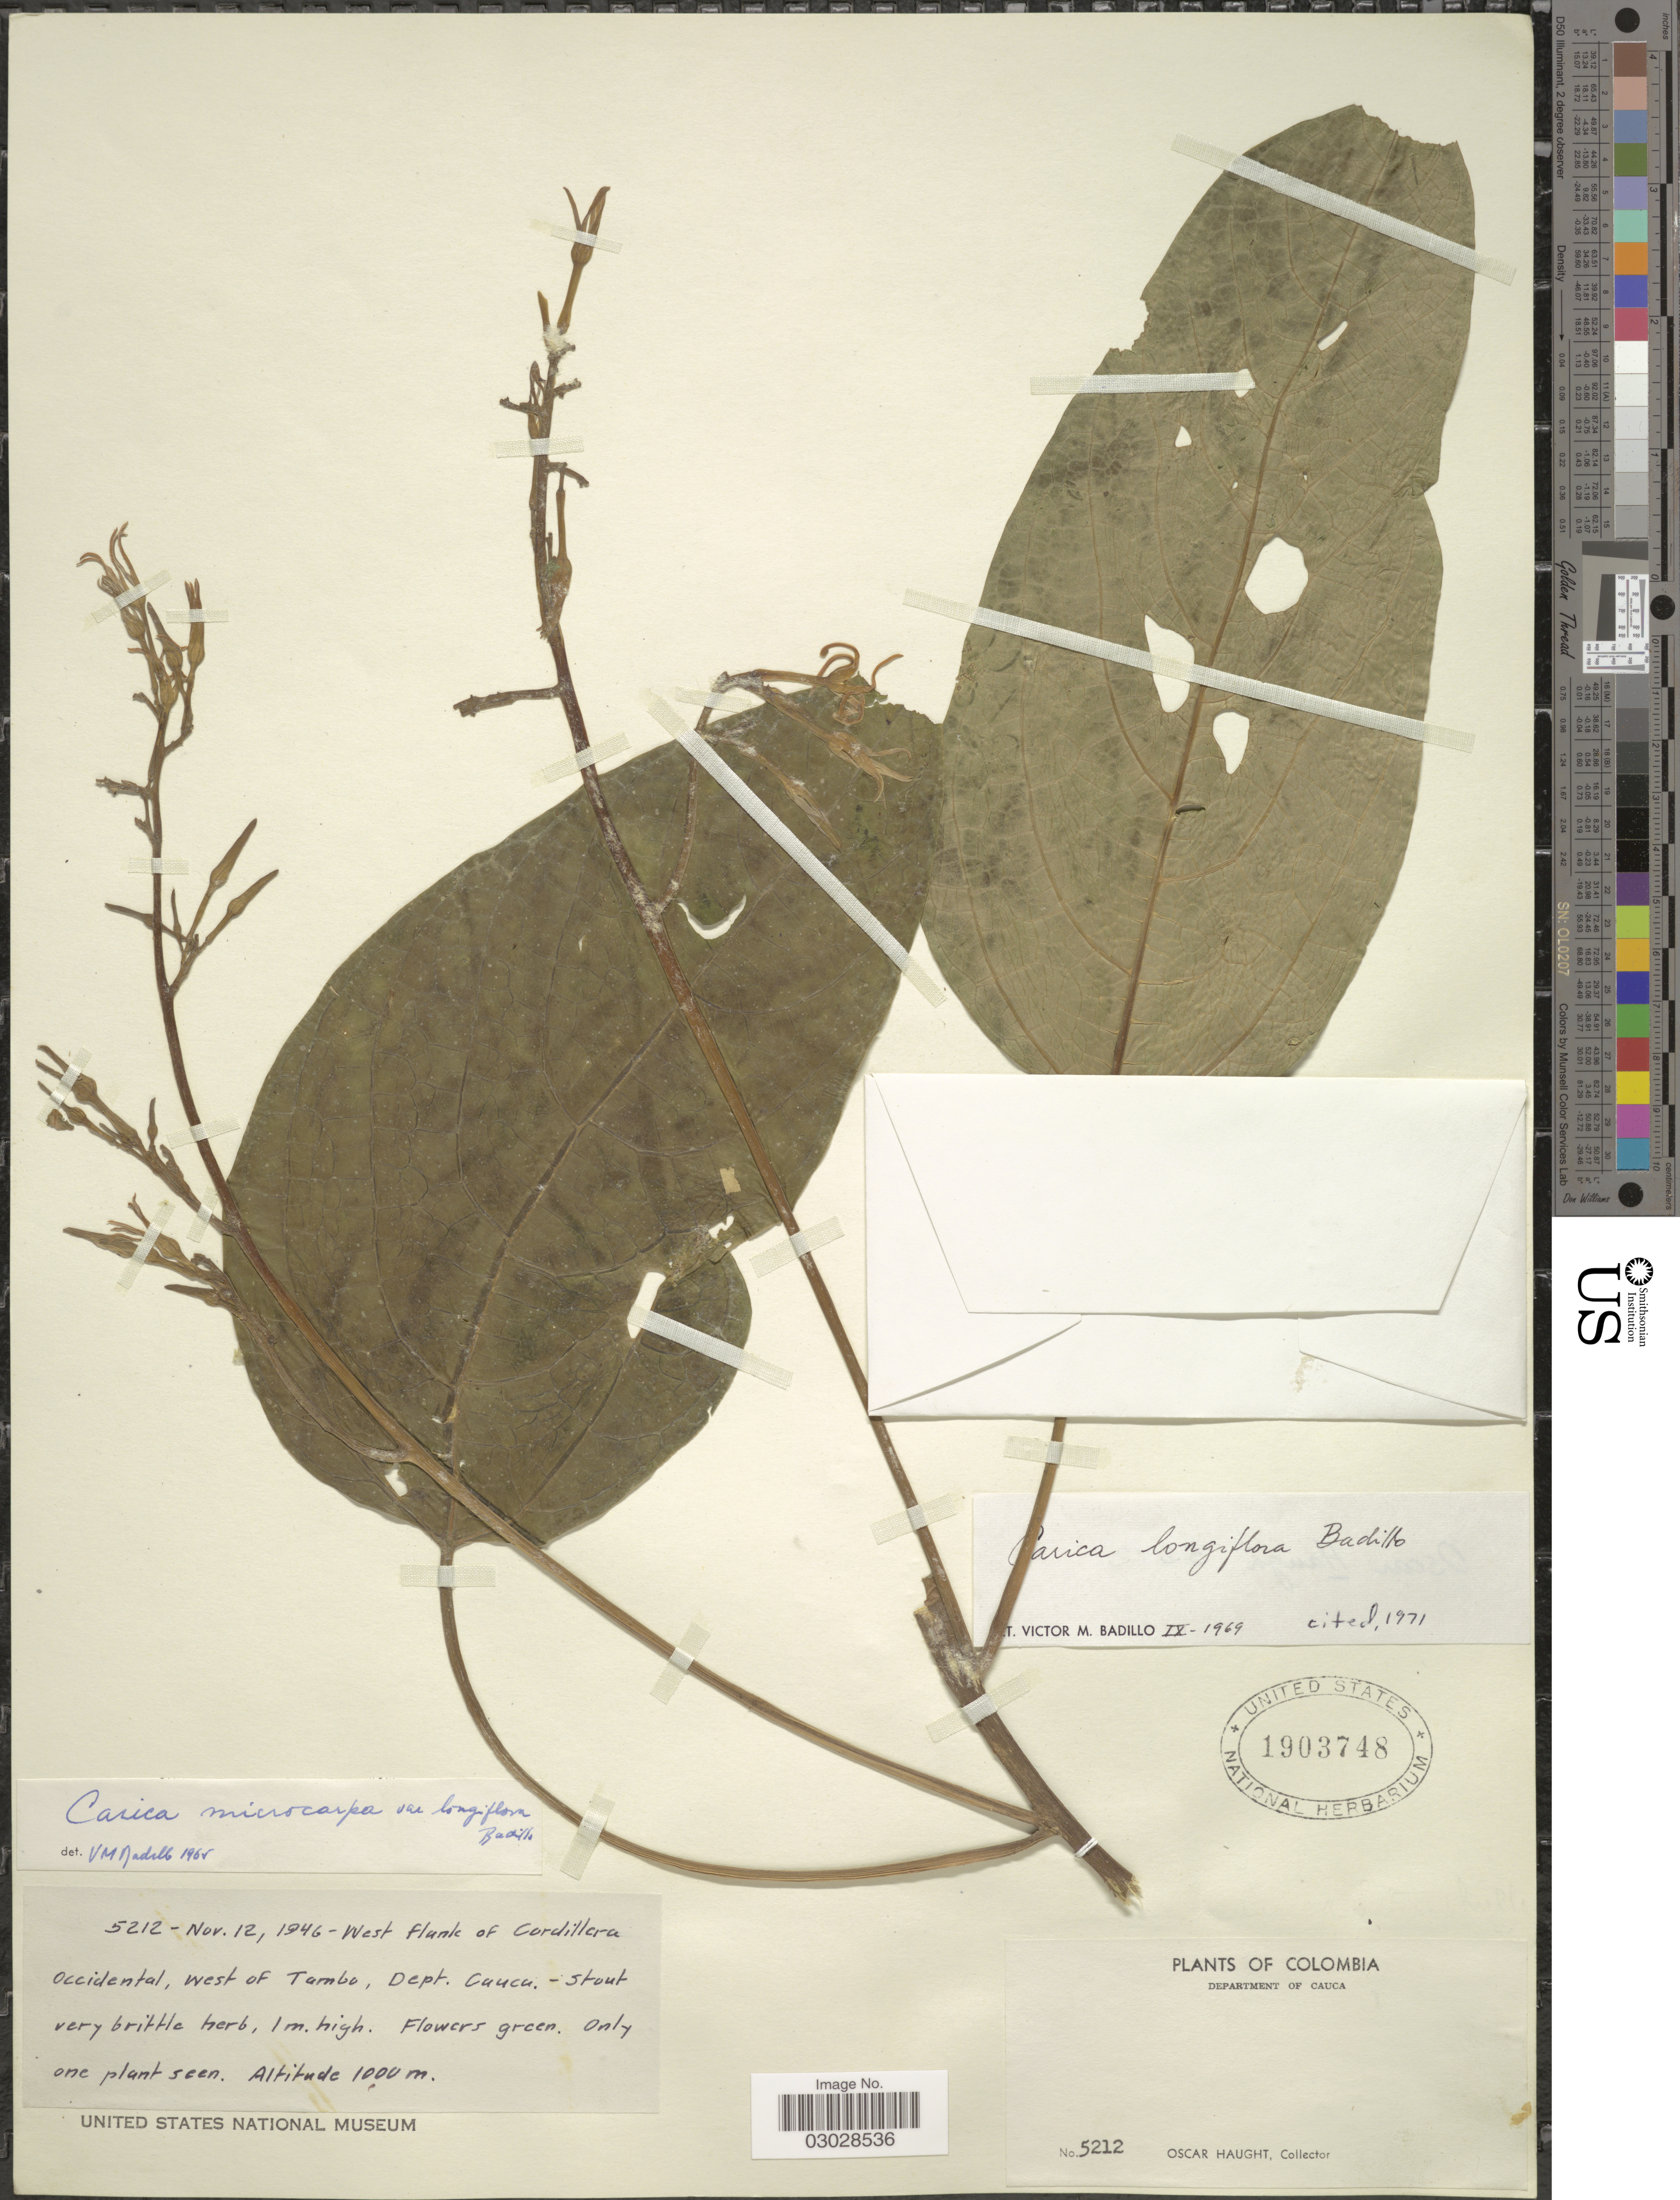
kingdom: Plantae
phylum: Tracheophyta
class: Magnoliopsida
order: Brassicales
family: Caricaceae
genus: Vasconcellea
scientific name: Vasconcellea longiflora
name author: (V.M. Badillo) V.M. Badillo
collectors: O. L. Haught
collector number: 5212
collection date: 1946-11-12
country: Colombia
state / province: Cauca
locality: West flank of Cordillera Occidental, west of Tambo, Department of Cauca.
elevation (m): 1000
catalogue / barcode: US 1903748